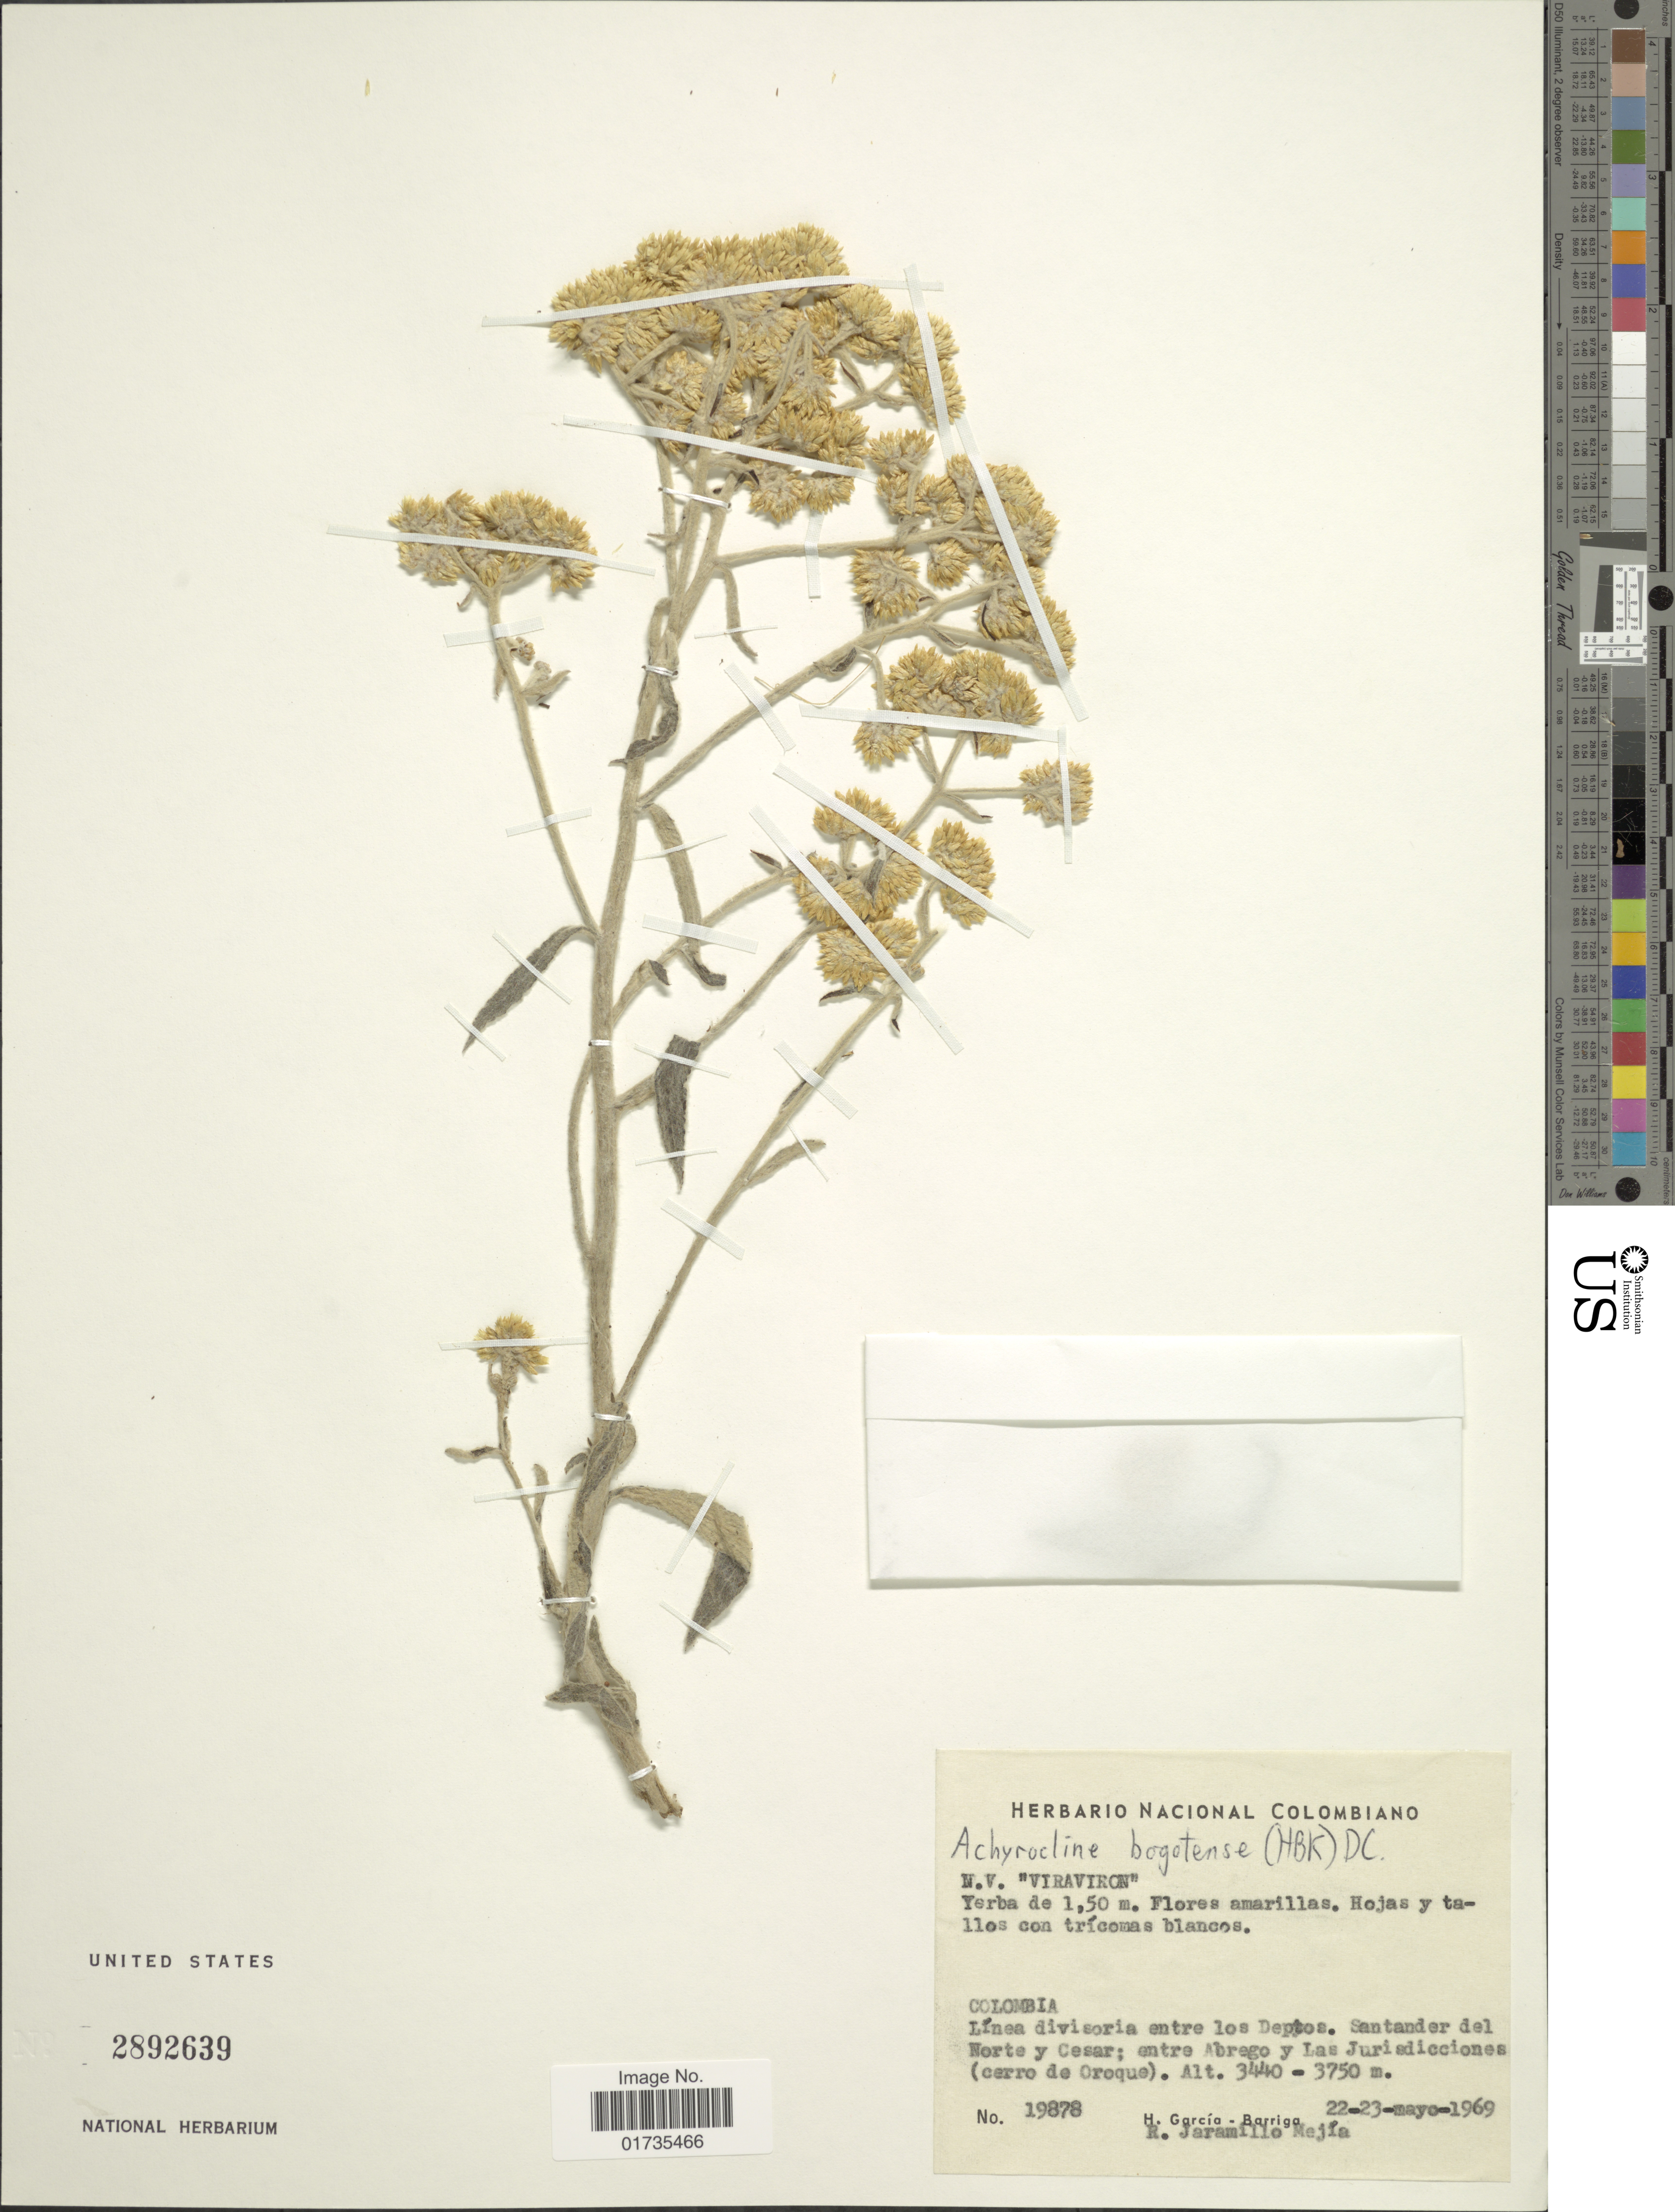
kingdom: Plantae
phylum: Tracheophyta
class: Magnoliopsida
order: Asterales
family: Asteraceae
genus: Achyrocline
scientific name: Achyrocline bogotensis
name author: (Kunth) DC.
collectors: H. García Barriga & R. Jaramillo M.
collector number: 19878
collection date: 1969-05-22/1969-05-23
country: Colombia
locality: Colombia. Linea divisoria entre los Deptos. Santander del Norte y Cesar; entre Abrego y Las Jurisdicciones (cerro de Oroque)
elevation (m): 3440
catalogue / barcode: US 2892639